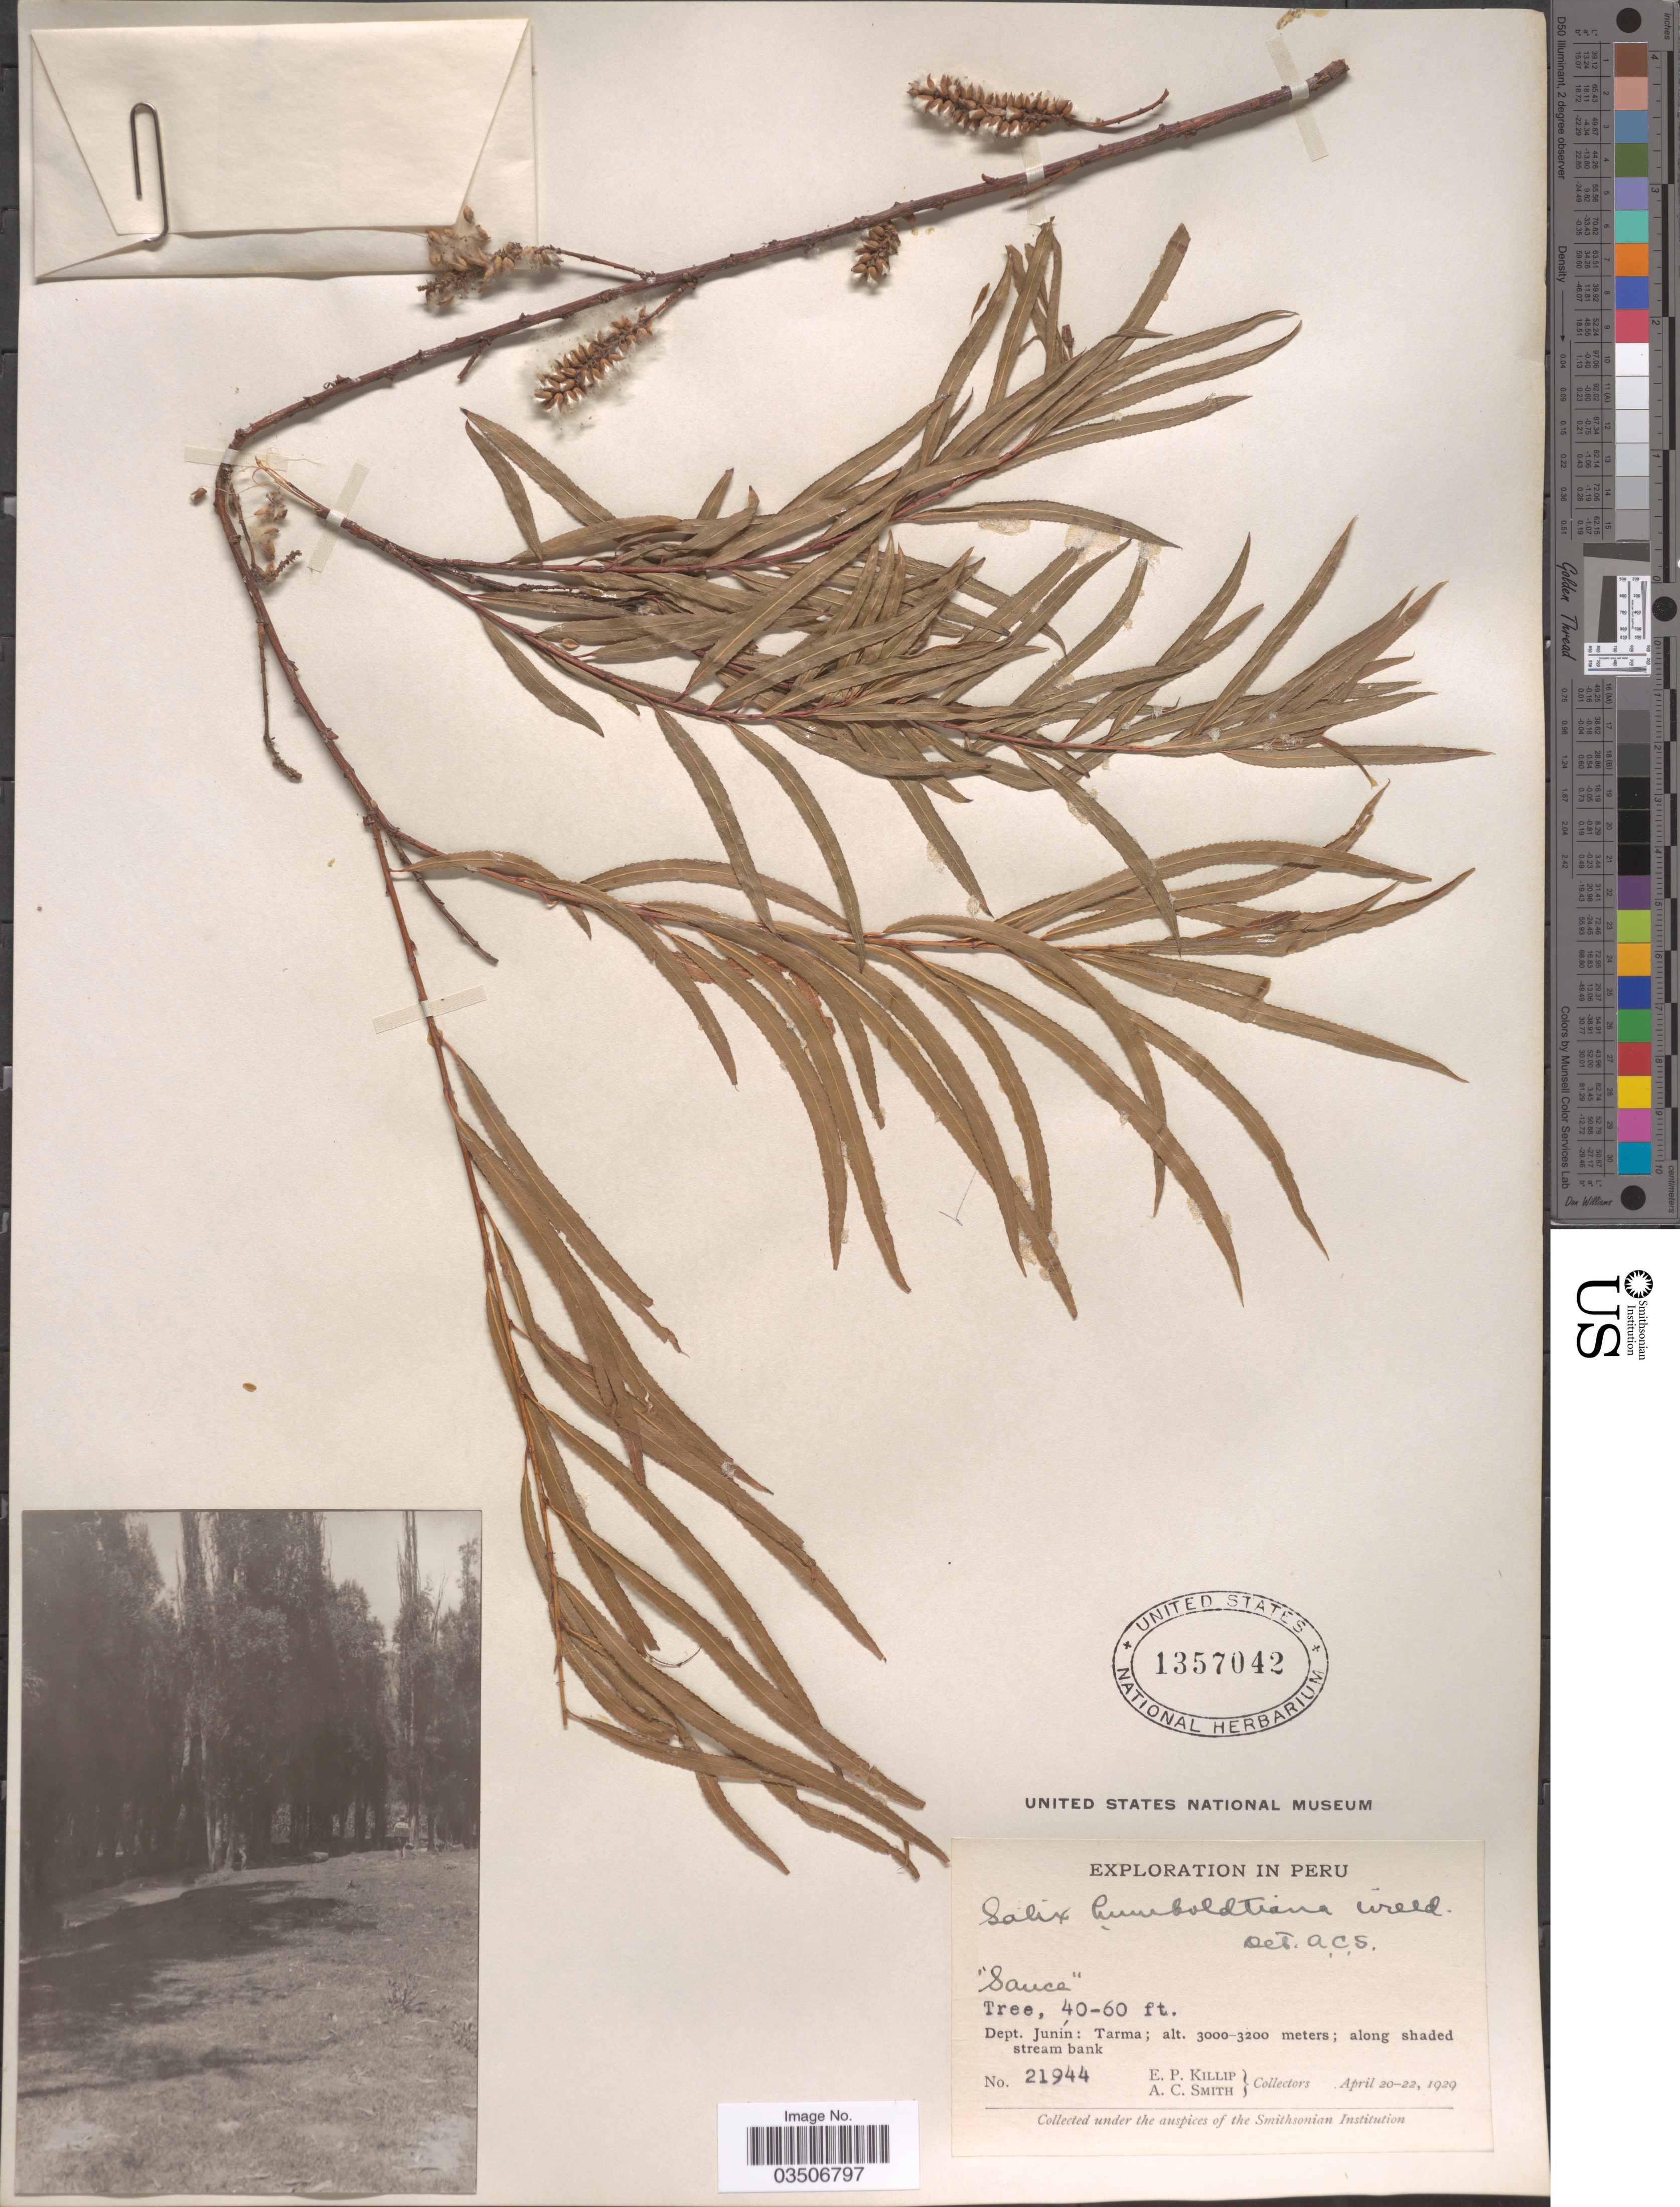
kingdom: Plantae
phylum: Tracheophyta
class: Magnoliopsida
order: Malpighiales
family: Salicaceae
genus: Salix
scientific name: Salix humboldtiana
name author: Willd.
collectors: E. P. Killip & A. C. Smith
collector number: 21944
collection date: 1929-04-20/1929-04-22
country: Peru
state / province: Junín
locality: Dept. Junín: Tarma.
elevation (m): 3000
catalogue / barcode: US 1357042